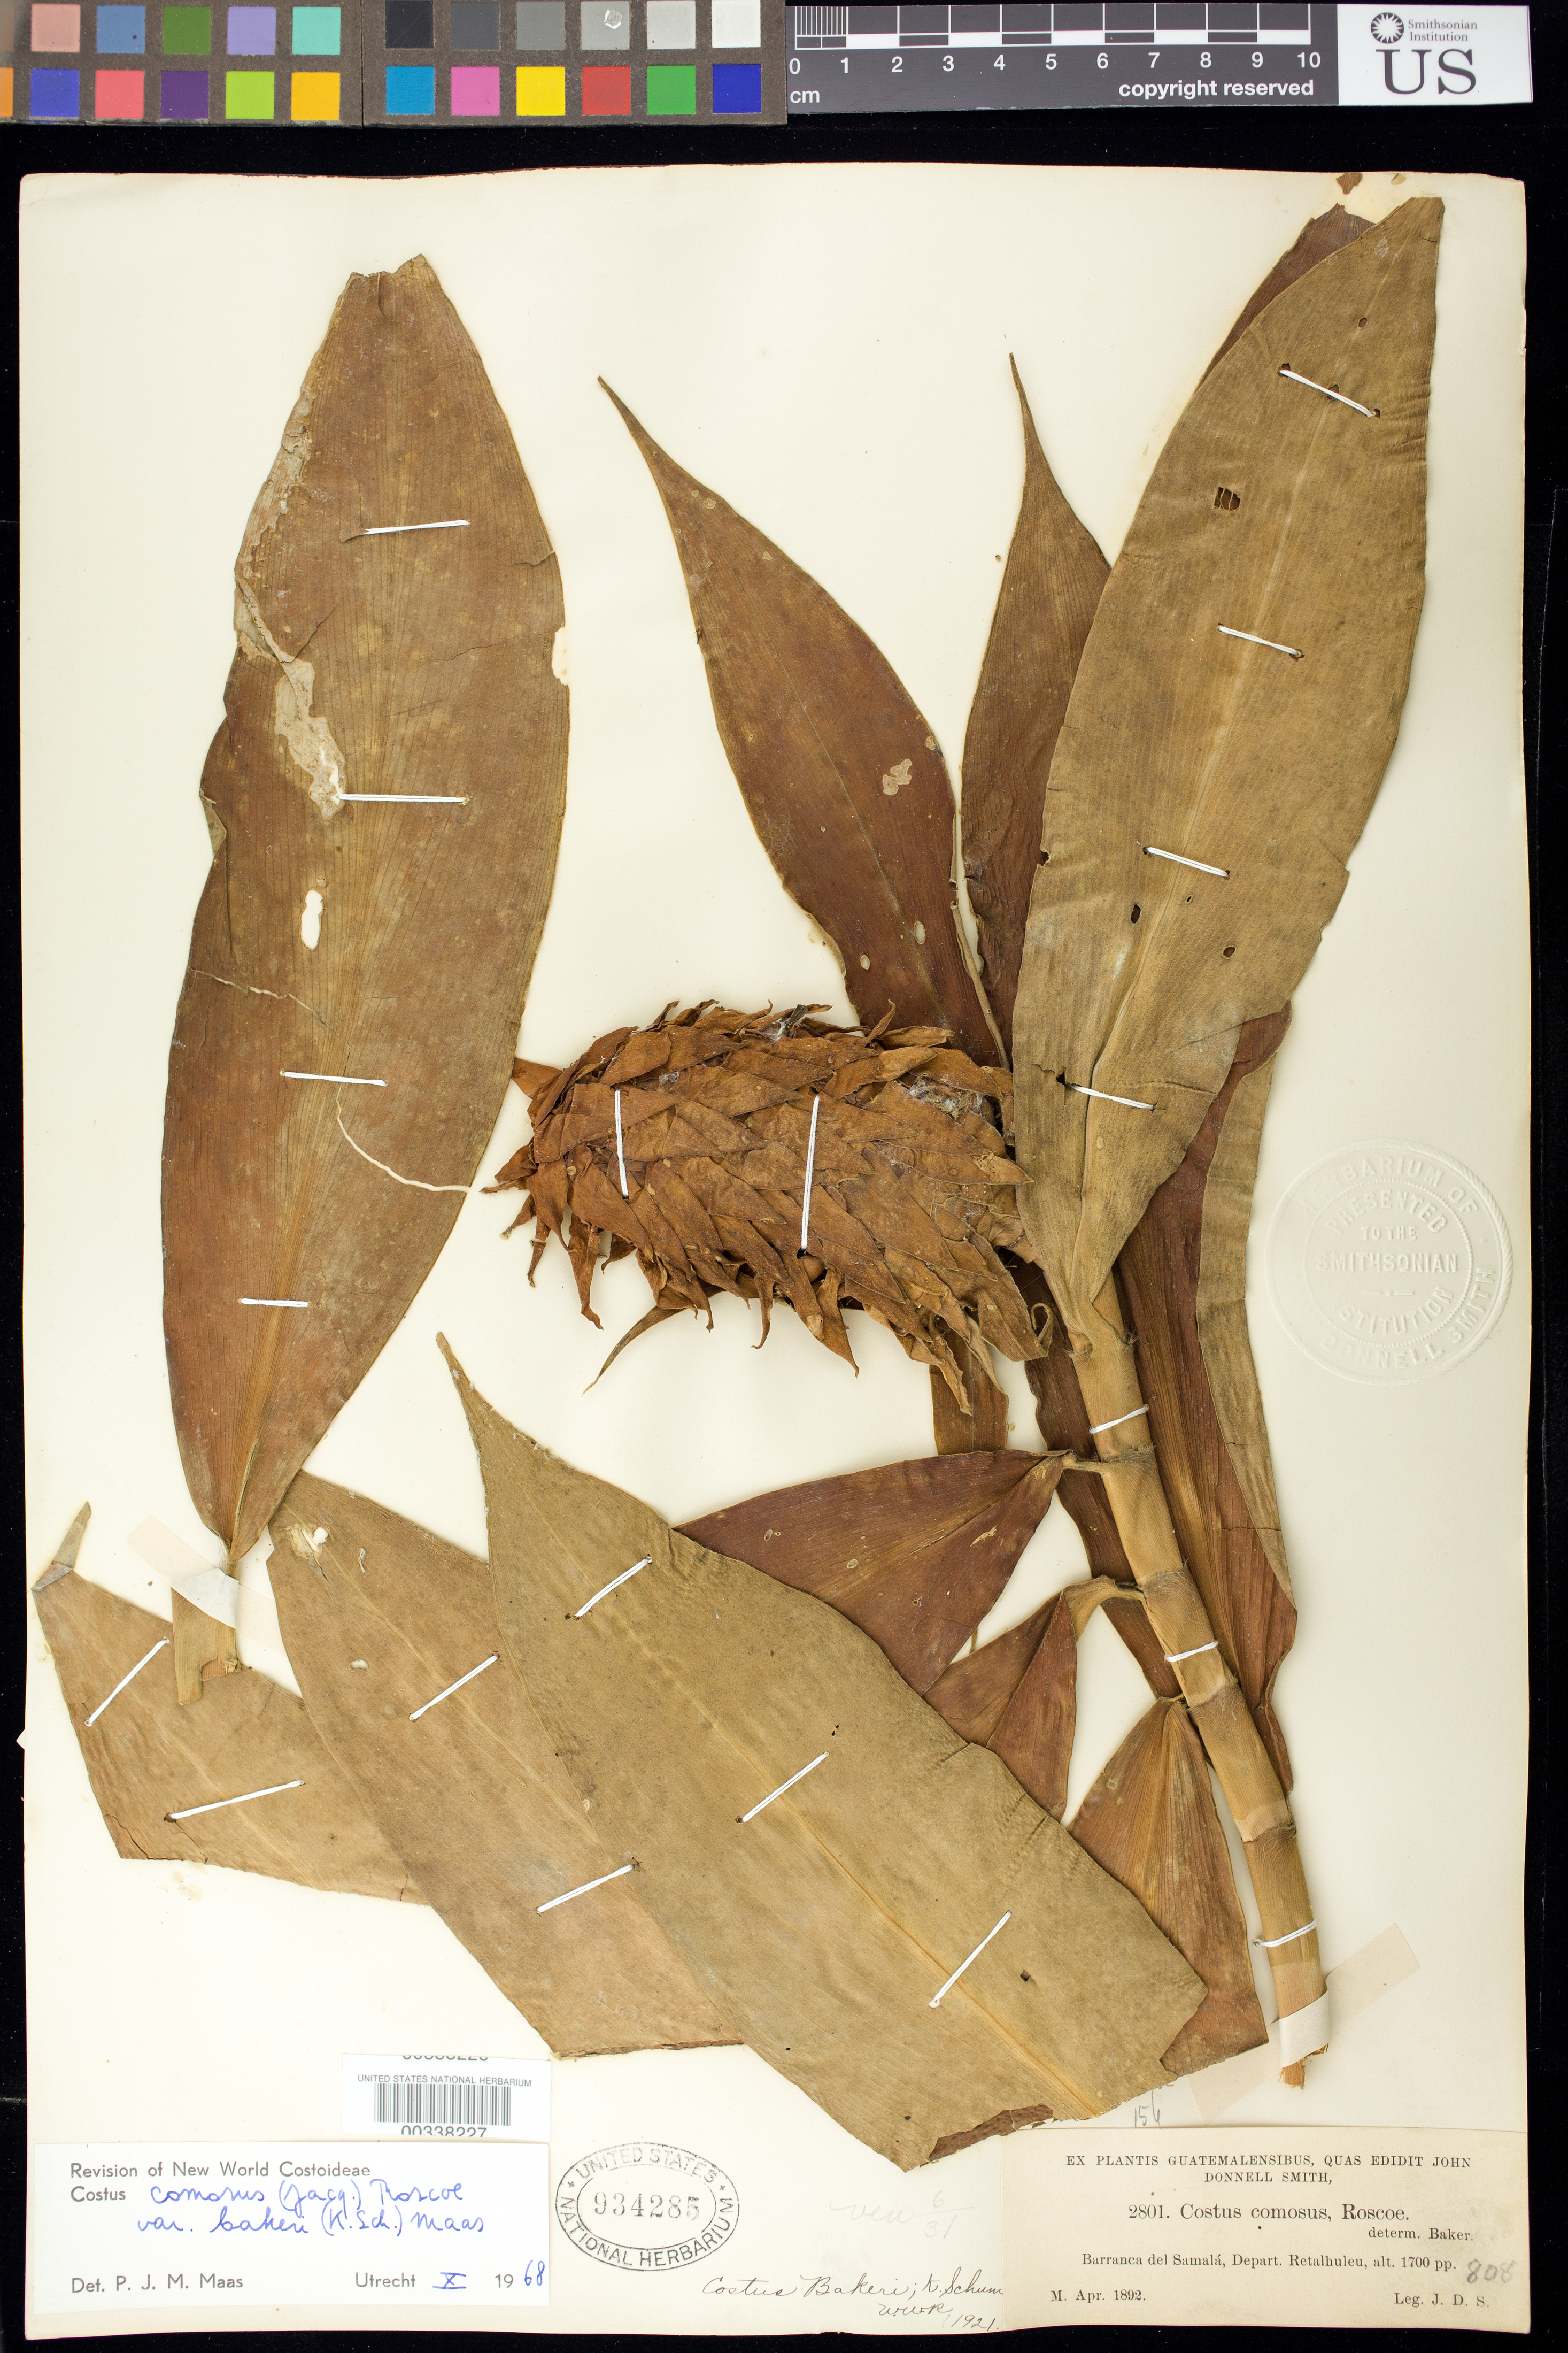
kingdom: Plantae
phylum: Tracheophyta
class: Liliopsida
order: Zingiberales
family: Costaceae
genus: Costus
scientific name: Costus comosus var. bakeri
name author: (K. Schum.) Maas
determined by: Maas, Paul J. M.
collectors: J. Donnell Smith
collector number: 2801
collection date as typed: Apr 1892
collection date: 1892-04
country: Guatemala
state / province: Retalhuleu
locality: Barranca del Samala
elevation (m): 518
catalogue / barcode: US 934285